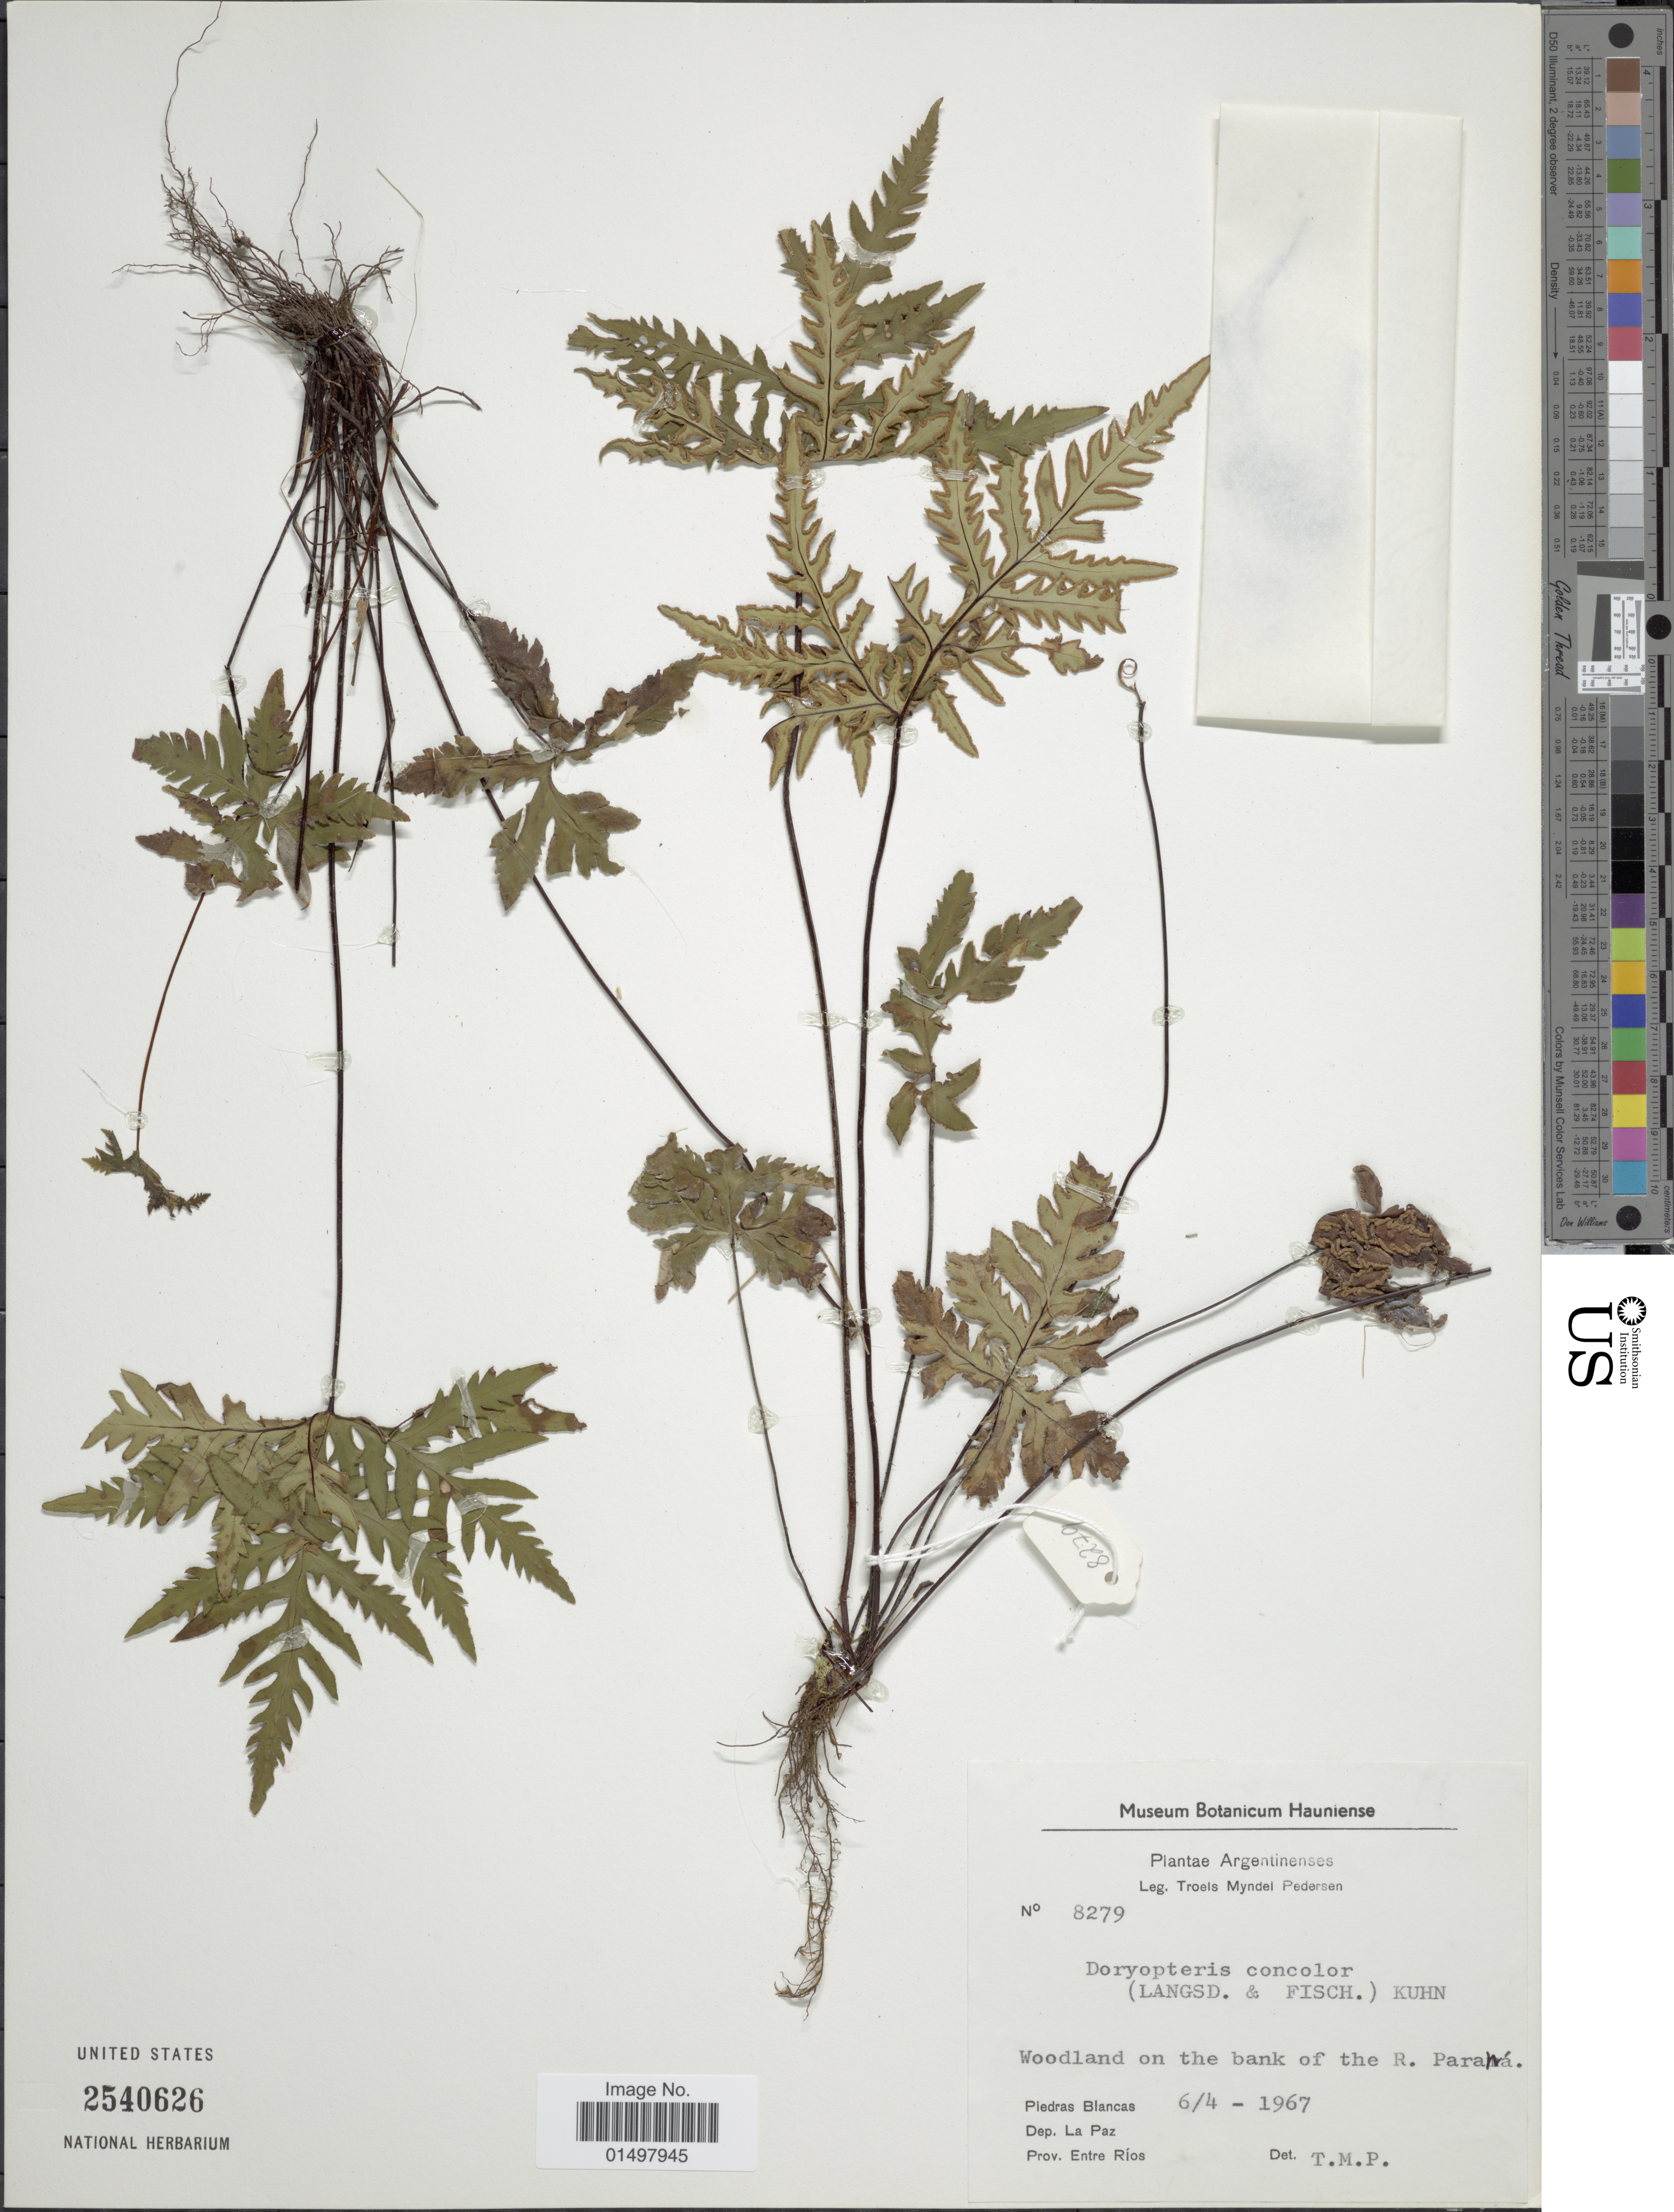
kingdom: Plantae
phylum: Tracheophyta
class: Polypodiopsida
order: Polypodiales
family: Pteridaceae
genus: Doryopteris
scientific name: Doryopteris concolor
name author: (Langsd. & Fisch.) Kuhn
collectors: T. Pederson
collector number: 8279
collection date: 1967-04-06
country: Argentina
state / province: Entre Rios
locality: Argentinenses. Piedras Blancas. Dep. La Paz. Prov. Entre Rios. Woodland on the bank of the R. Parana.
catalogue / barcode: US 2540626